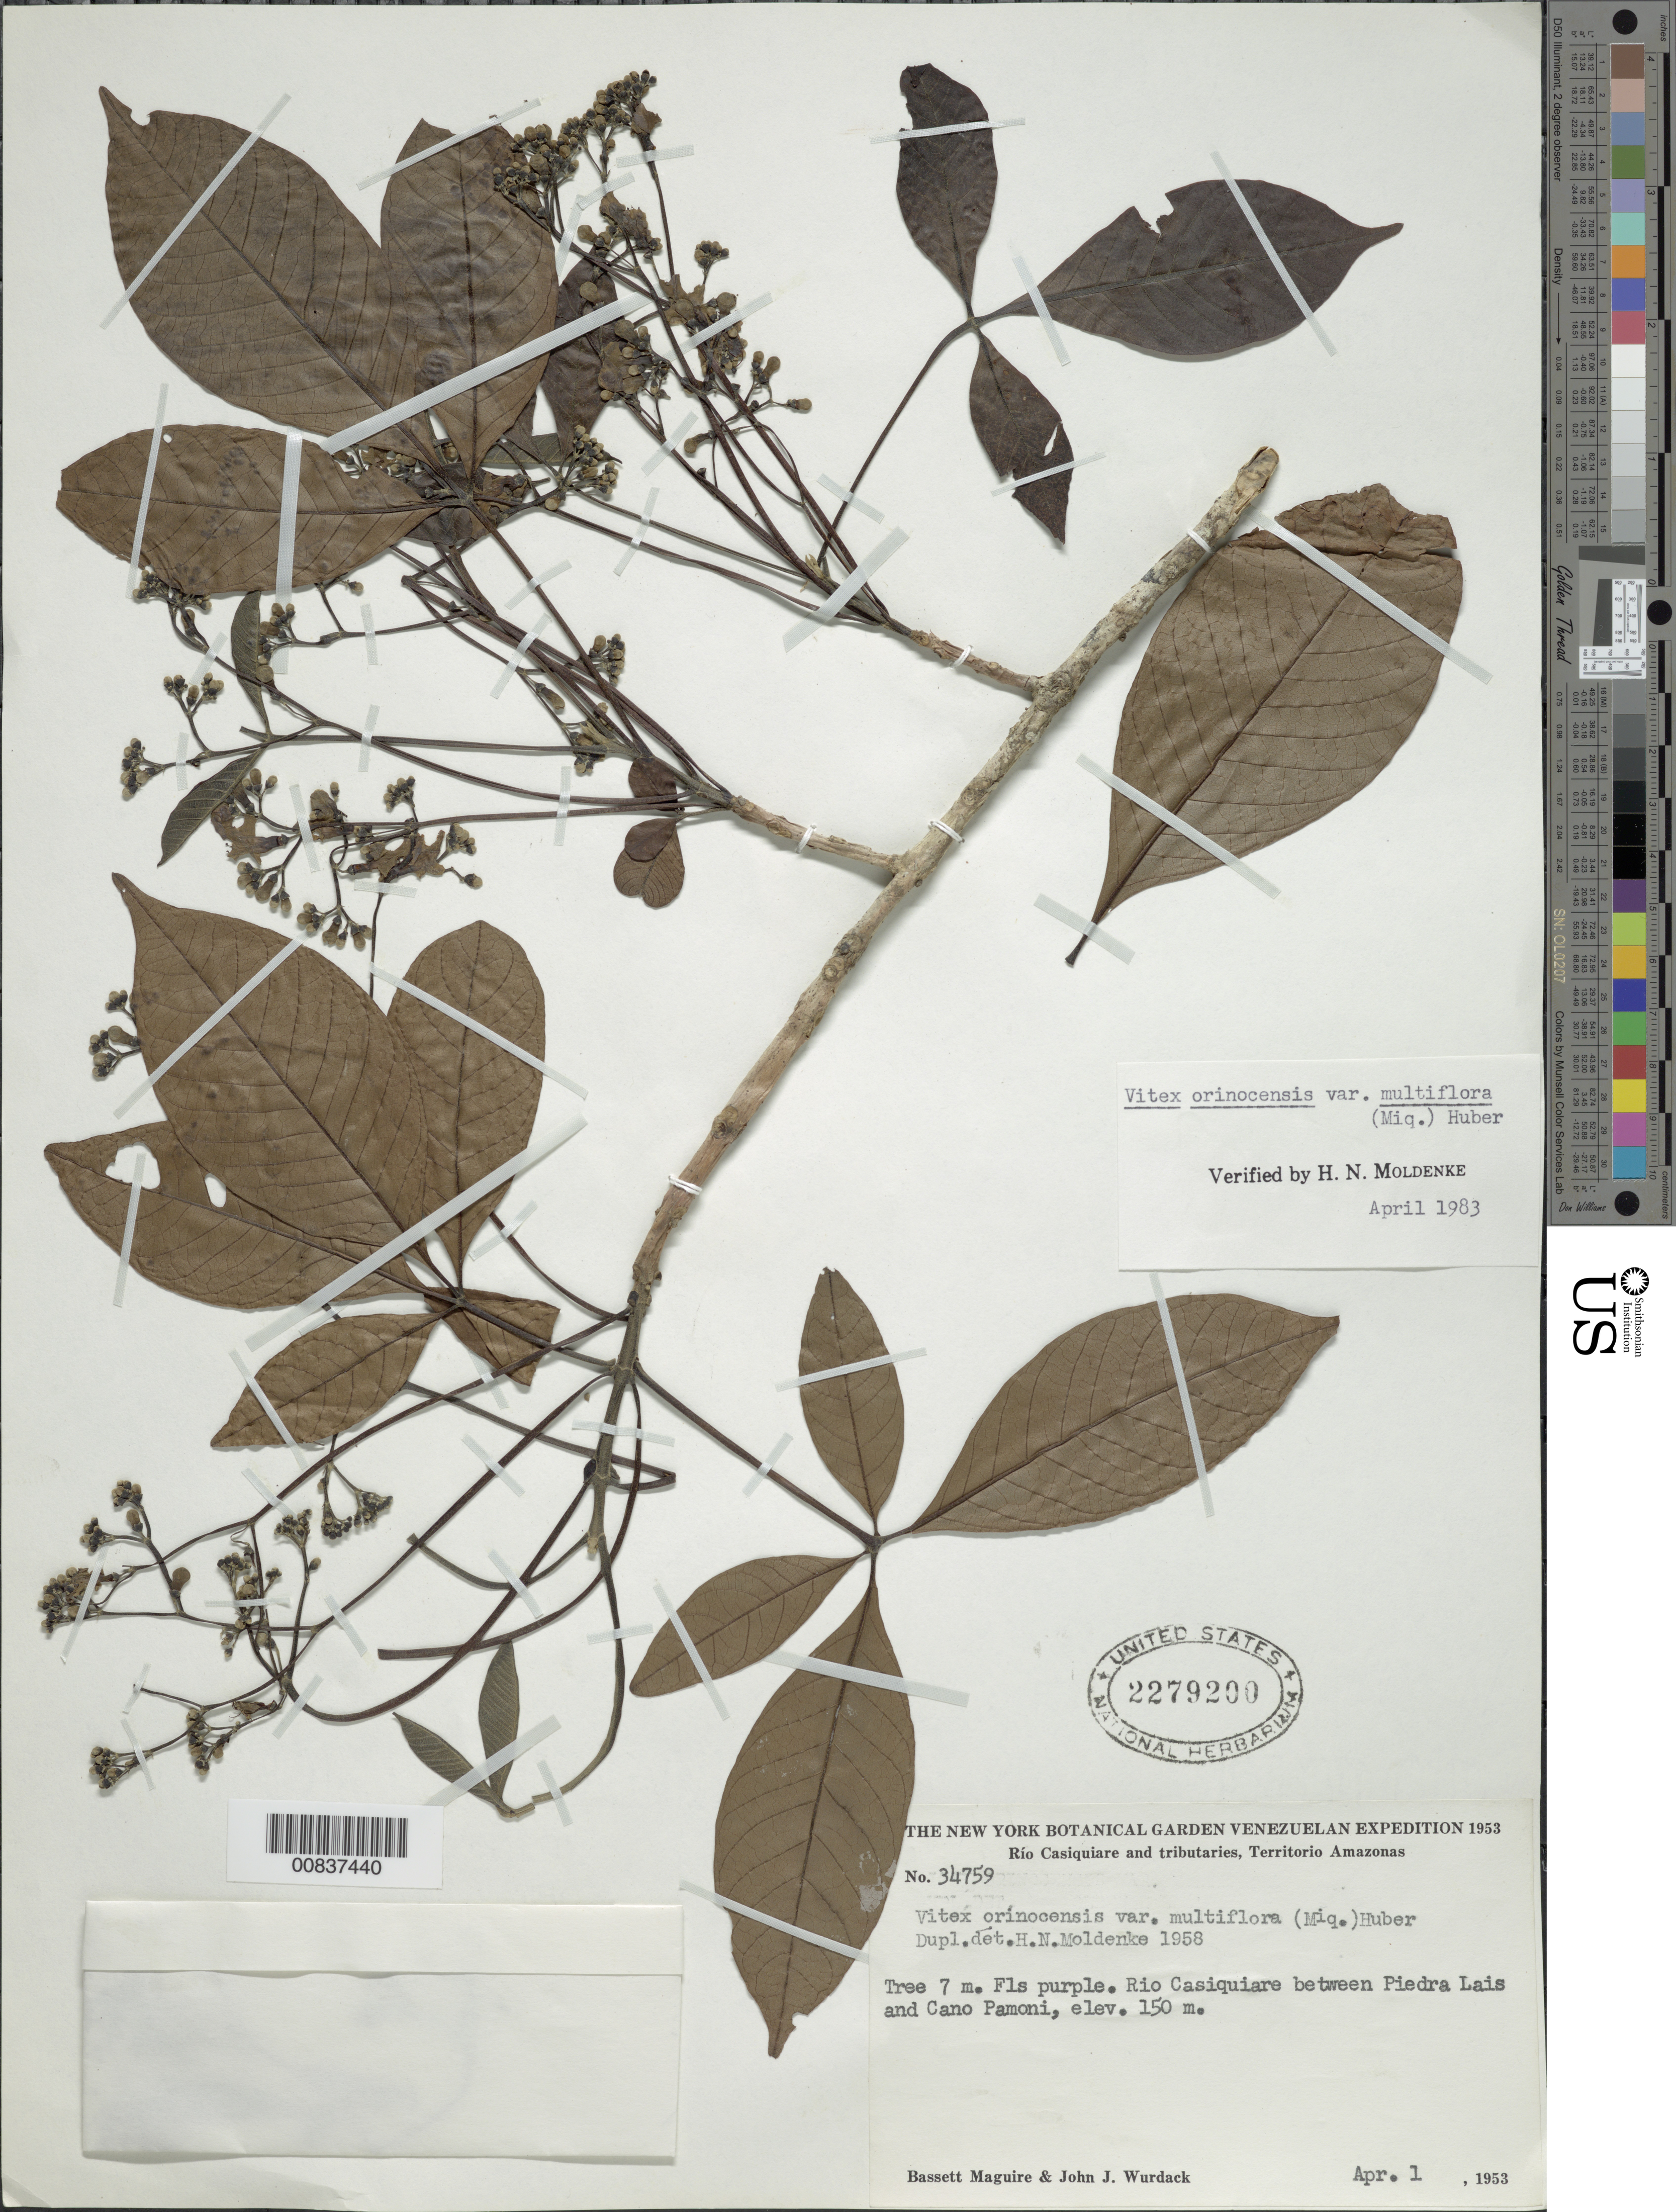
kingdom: Plantae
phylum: Tracheophyta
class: Magnoliopsida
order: Lamiales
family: Lamiaceae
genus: Vitex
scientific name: Vitex orinocensis var. multiflora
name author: (Miq.) Huber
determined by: Moldenke, H. N.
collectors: B. Maguire & J. J. Wurdack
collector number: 34759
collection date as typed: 1-Apr-53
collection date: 1953-04-01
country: Venezuela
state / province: Amazonas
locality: Río Casiquiare, between Piedra Lais and Caño Pamoni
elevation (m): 150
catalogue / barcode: US 2279200